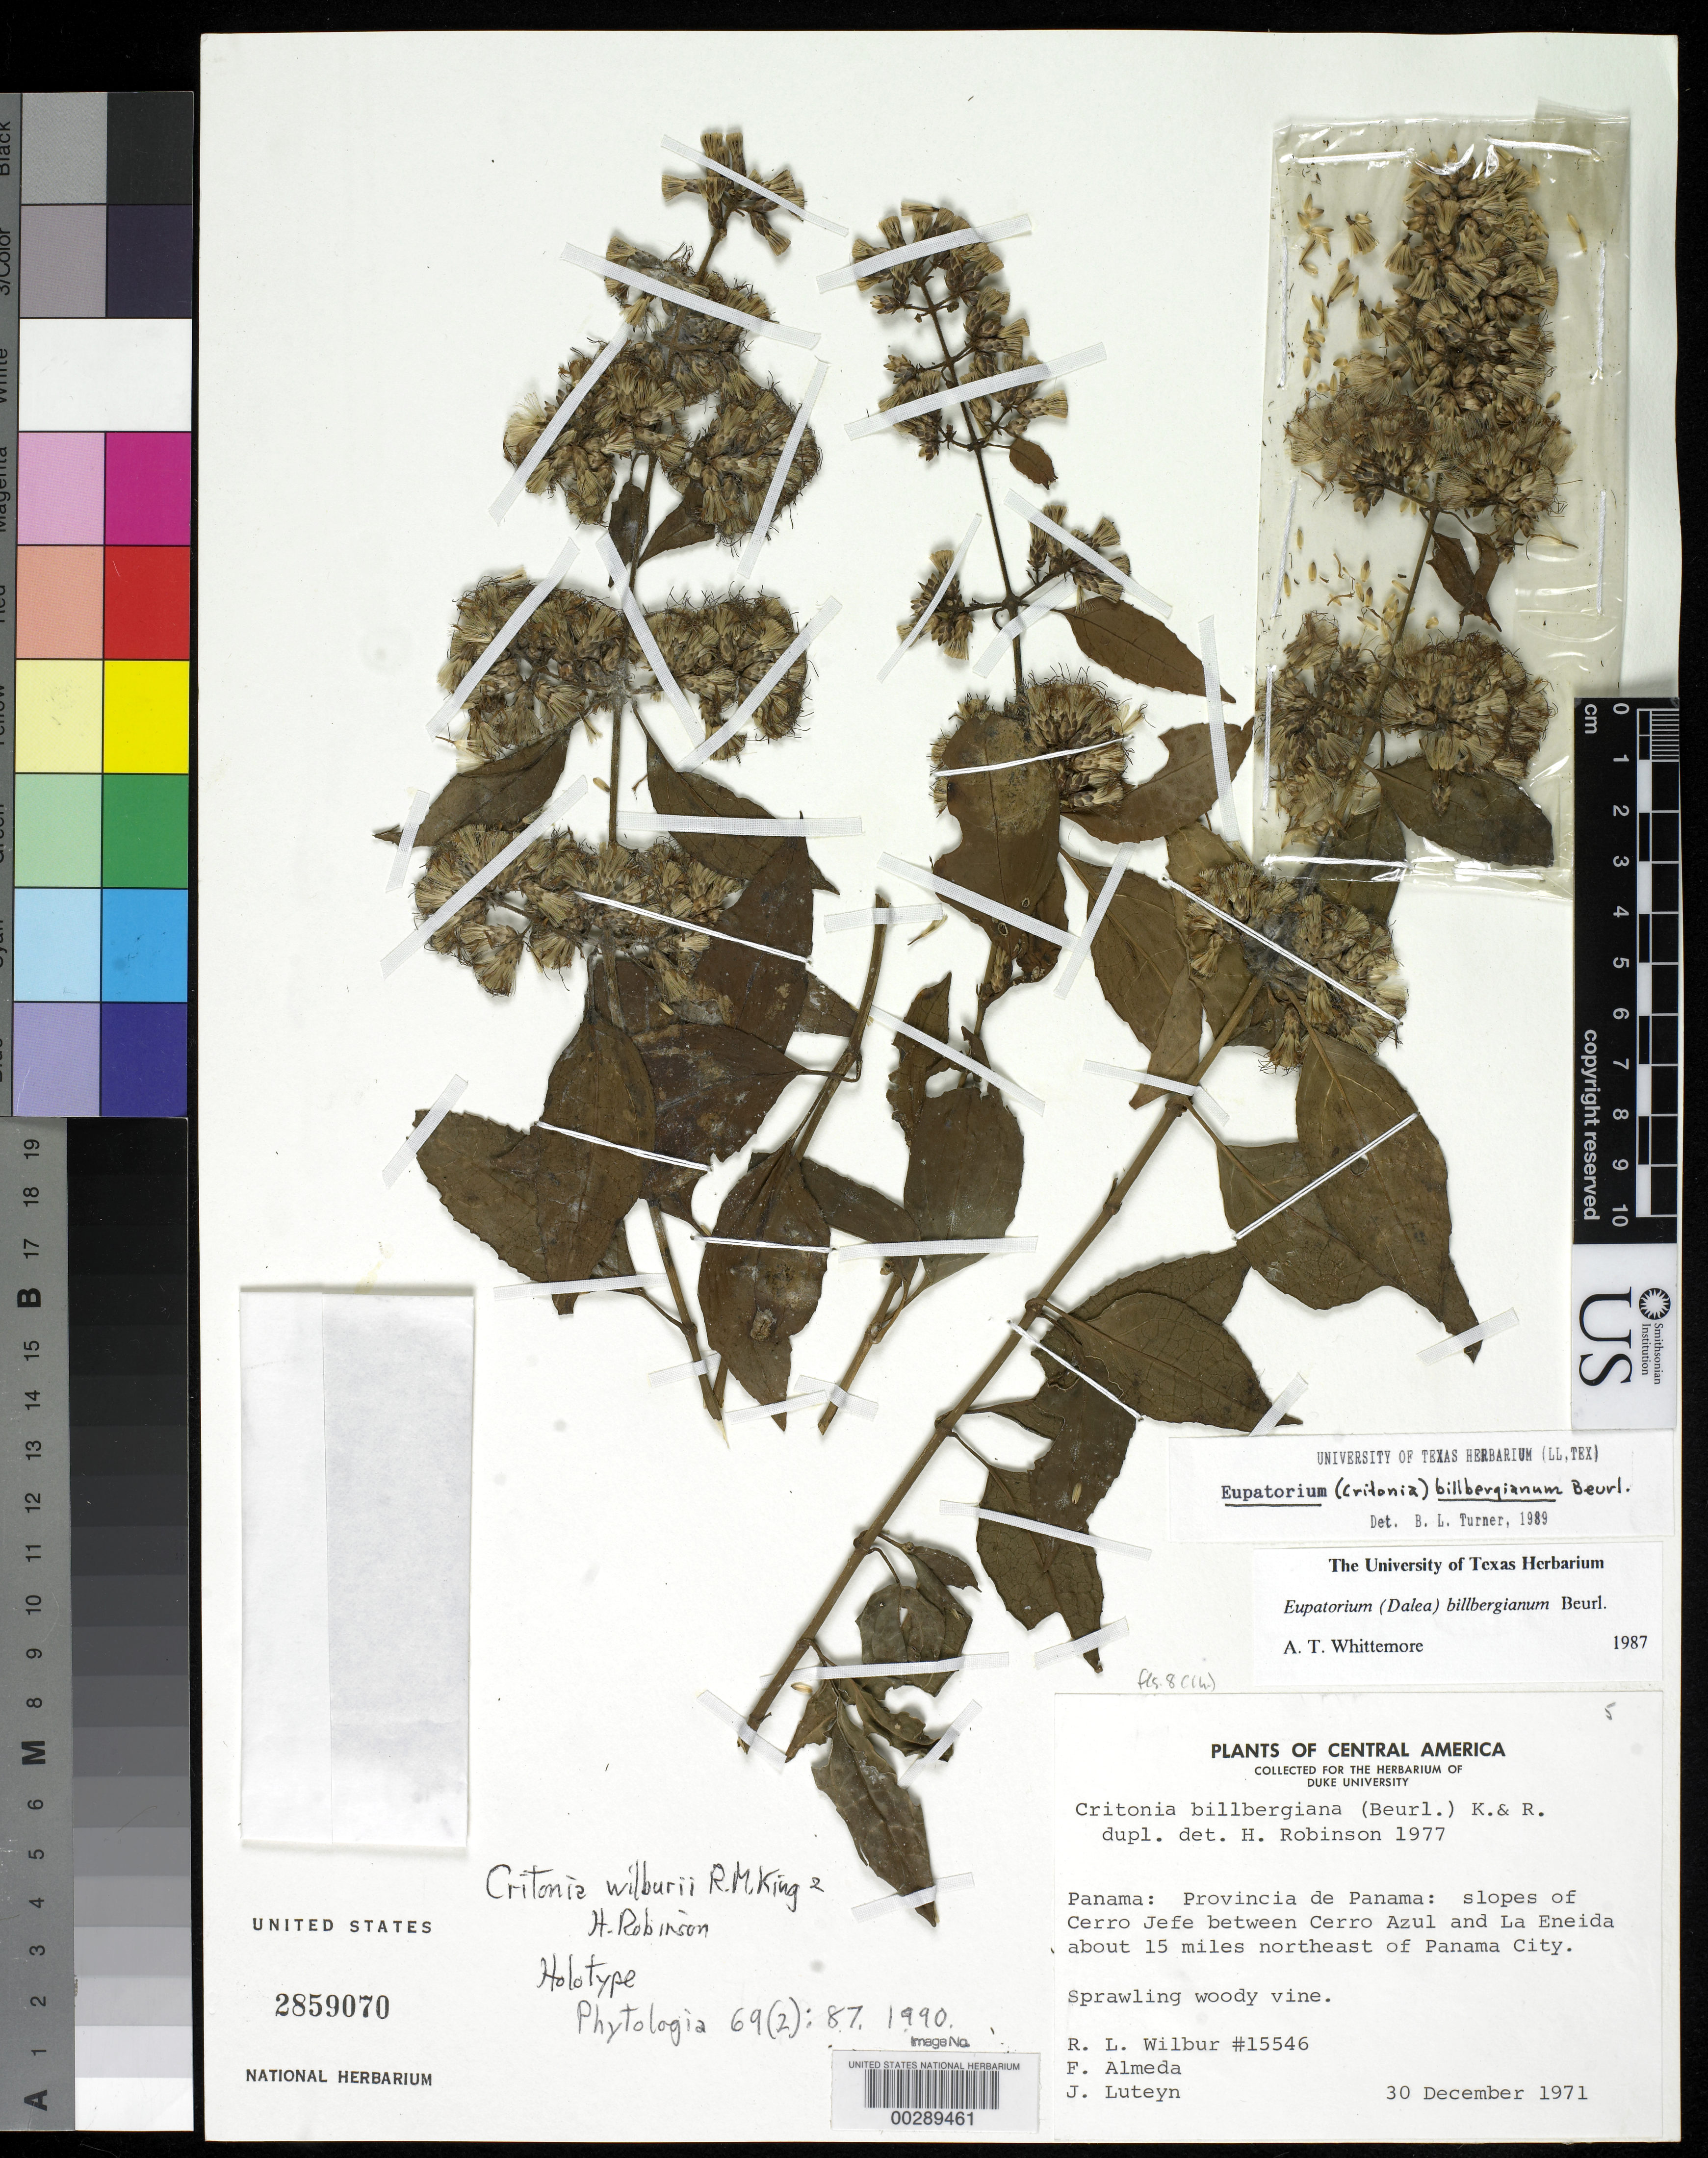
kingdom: Plantae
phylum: Tracheophyta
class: Magnoliopsida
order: Asterales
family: Asteraceae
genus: Critonia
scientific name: Critonia wilburii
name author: R.M. King & H. Rob.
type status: Holotype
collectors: R. L. Wilbur, F. Almeda & J. L. Luteyn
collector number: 15546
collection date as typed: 30 Dec 1971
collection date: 1971-12-30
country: Panama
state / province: Panamá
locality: Slopes of Cerro Jefe between Cerro Azul and La Eneida, ca. 15 mi NE of Panama City.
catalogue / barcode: US 2859070